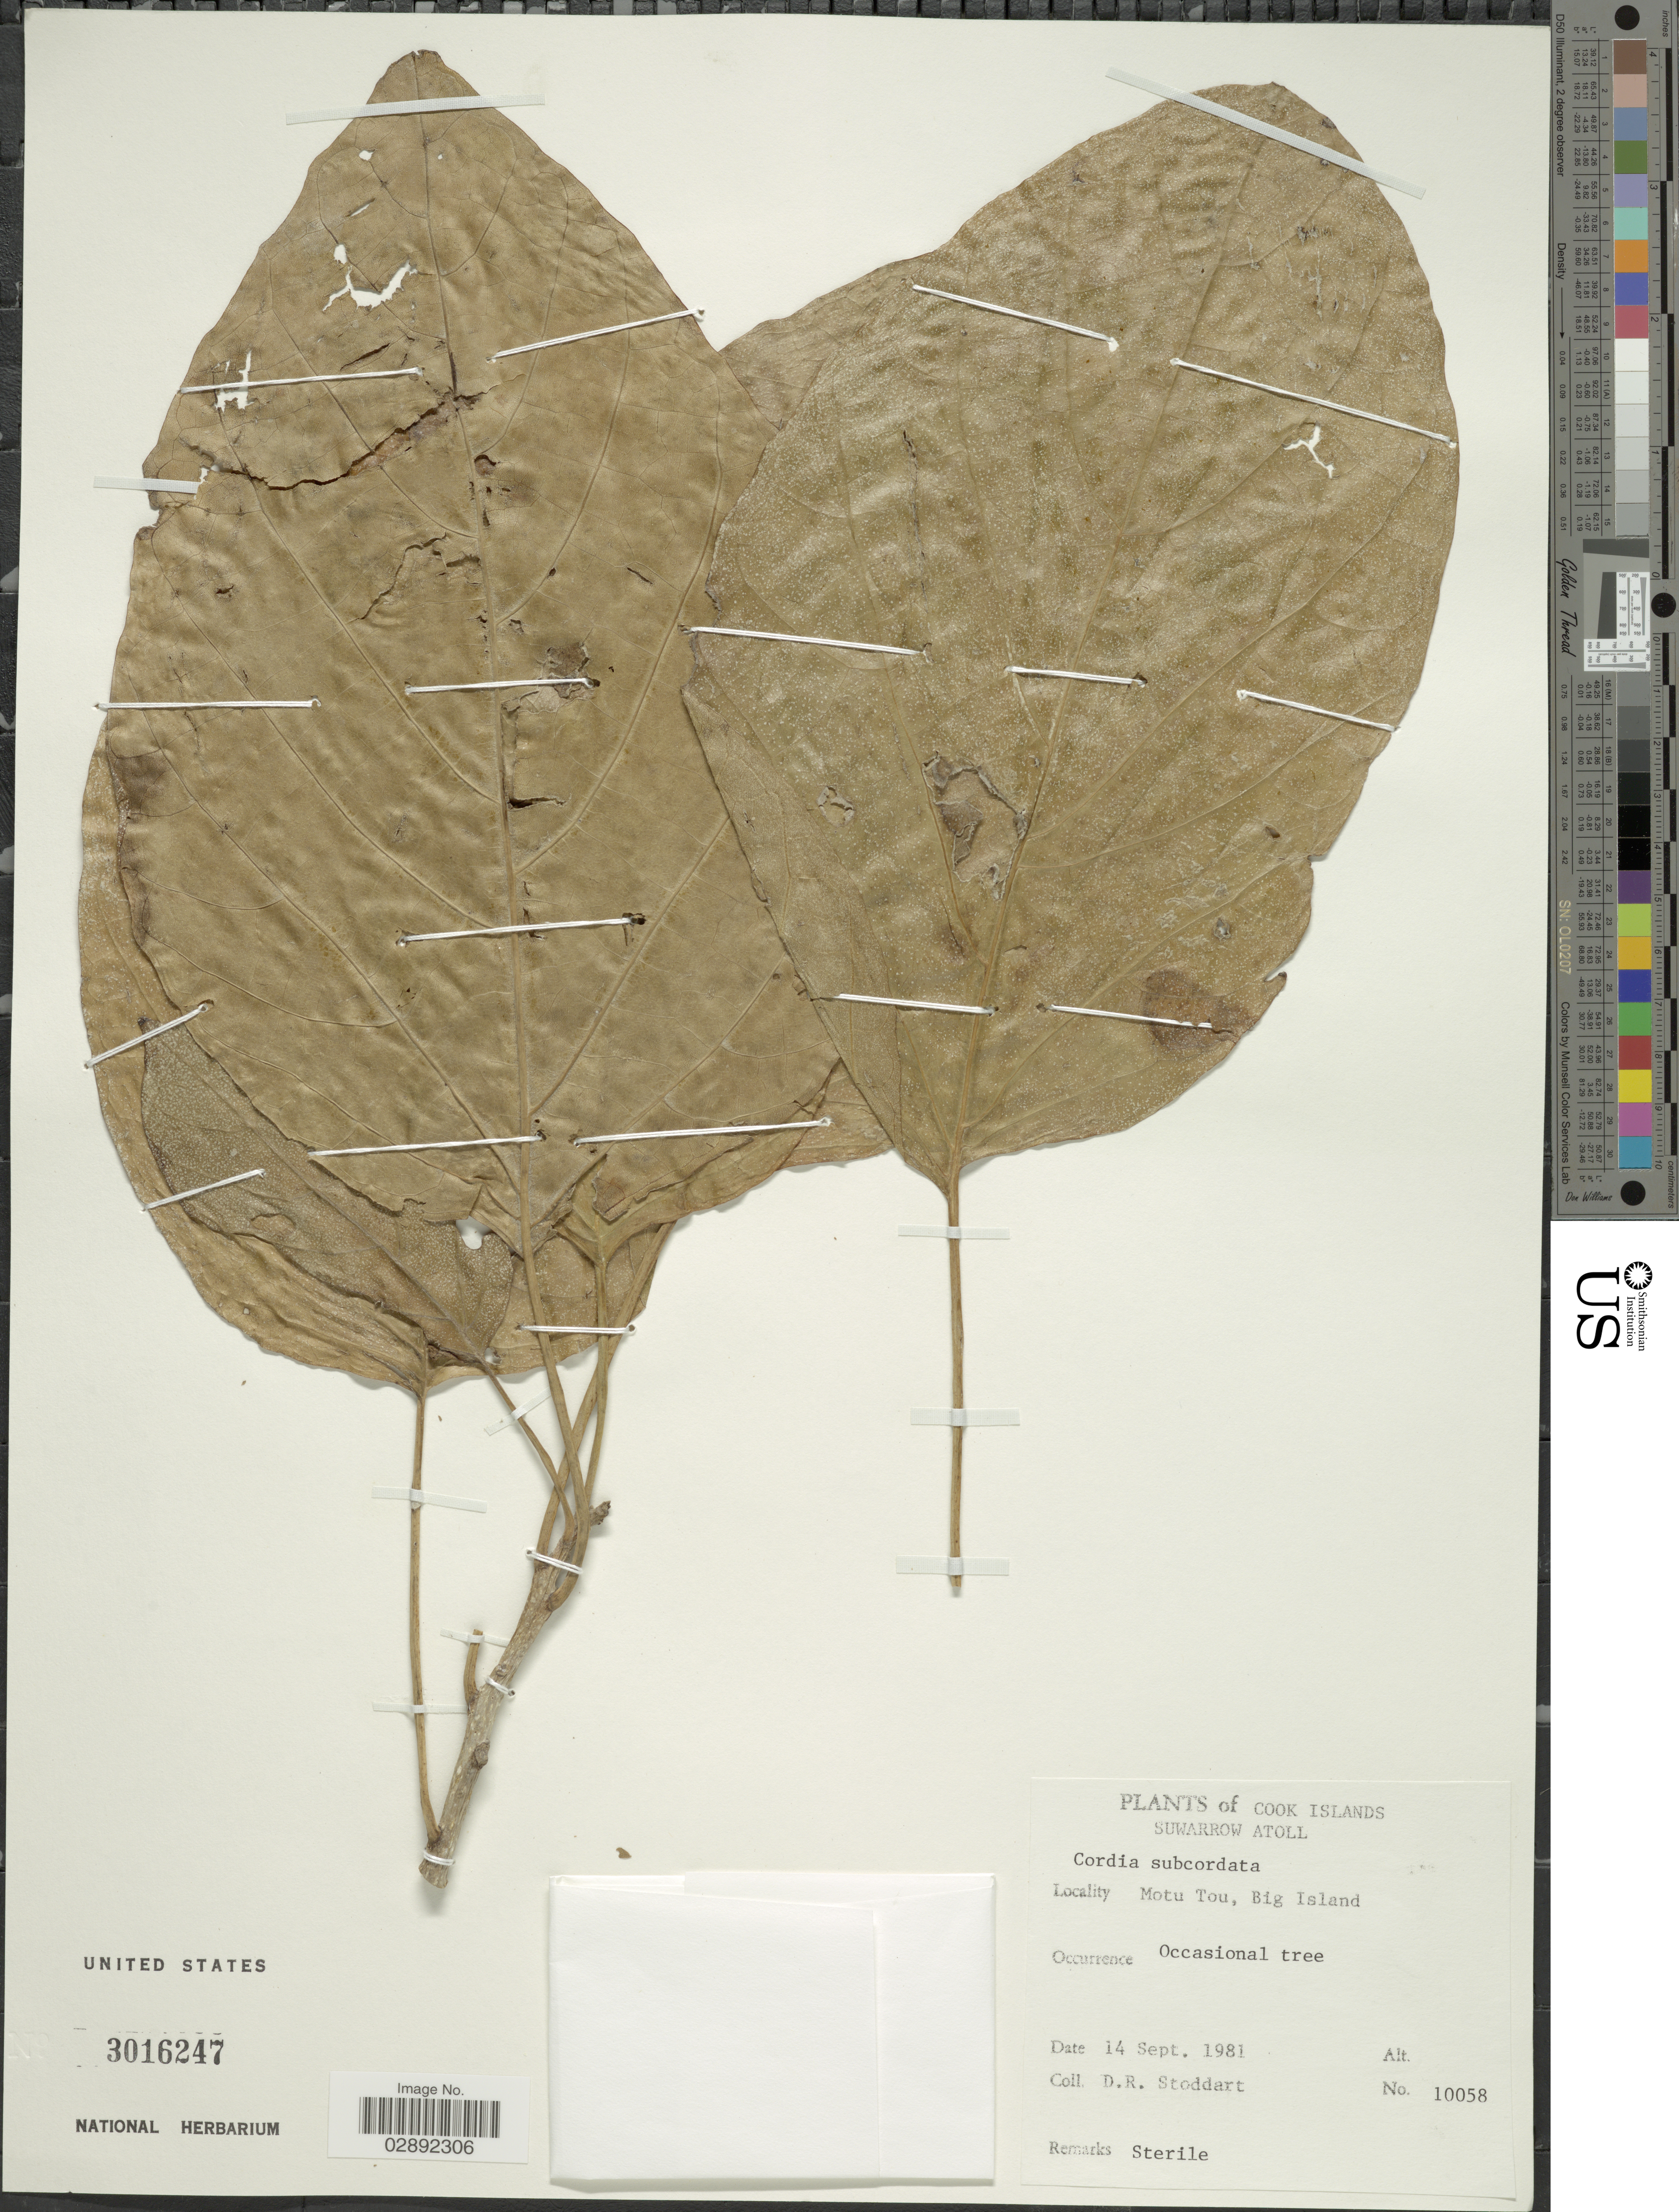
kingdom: Plantae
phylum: Tracheophyta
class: Magnoliopsida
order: Boraginales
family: Cordiaceae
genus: Cordia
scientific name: Cordia subcordata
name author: Lam.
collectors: D. R. Stoddart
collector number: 10058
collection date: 1981-09-14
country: Cook Islands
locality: Suwarrow Atoll. Motu Tou, Big Island.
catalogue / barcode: US 3016247